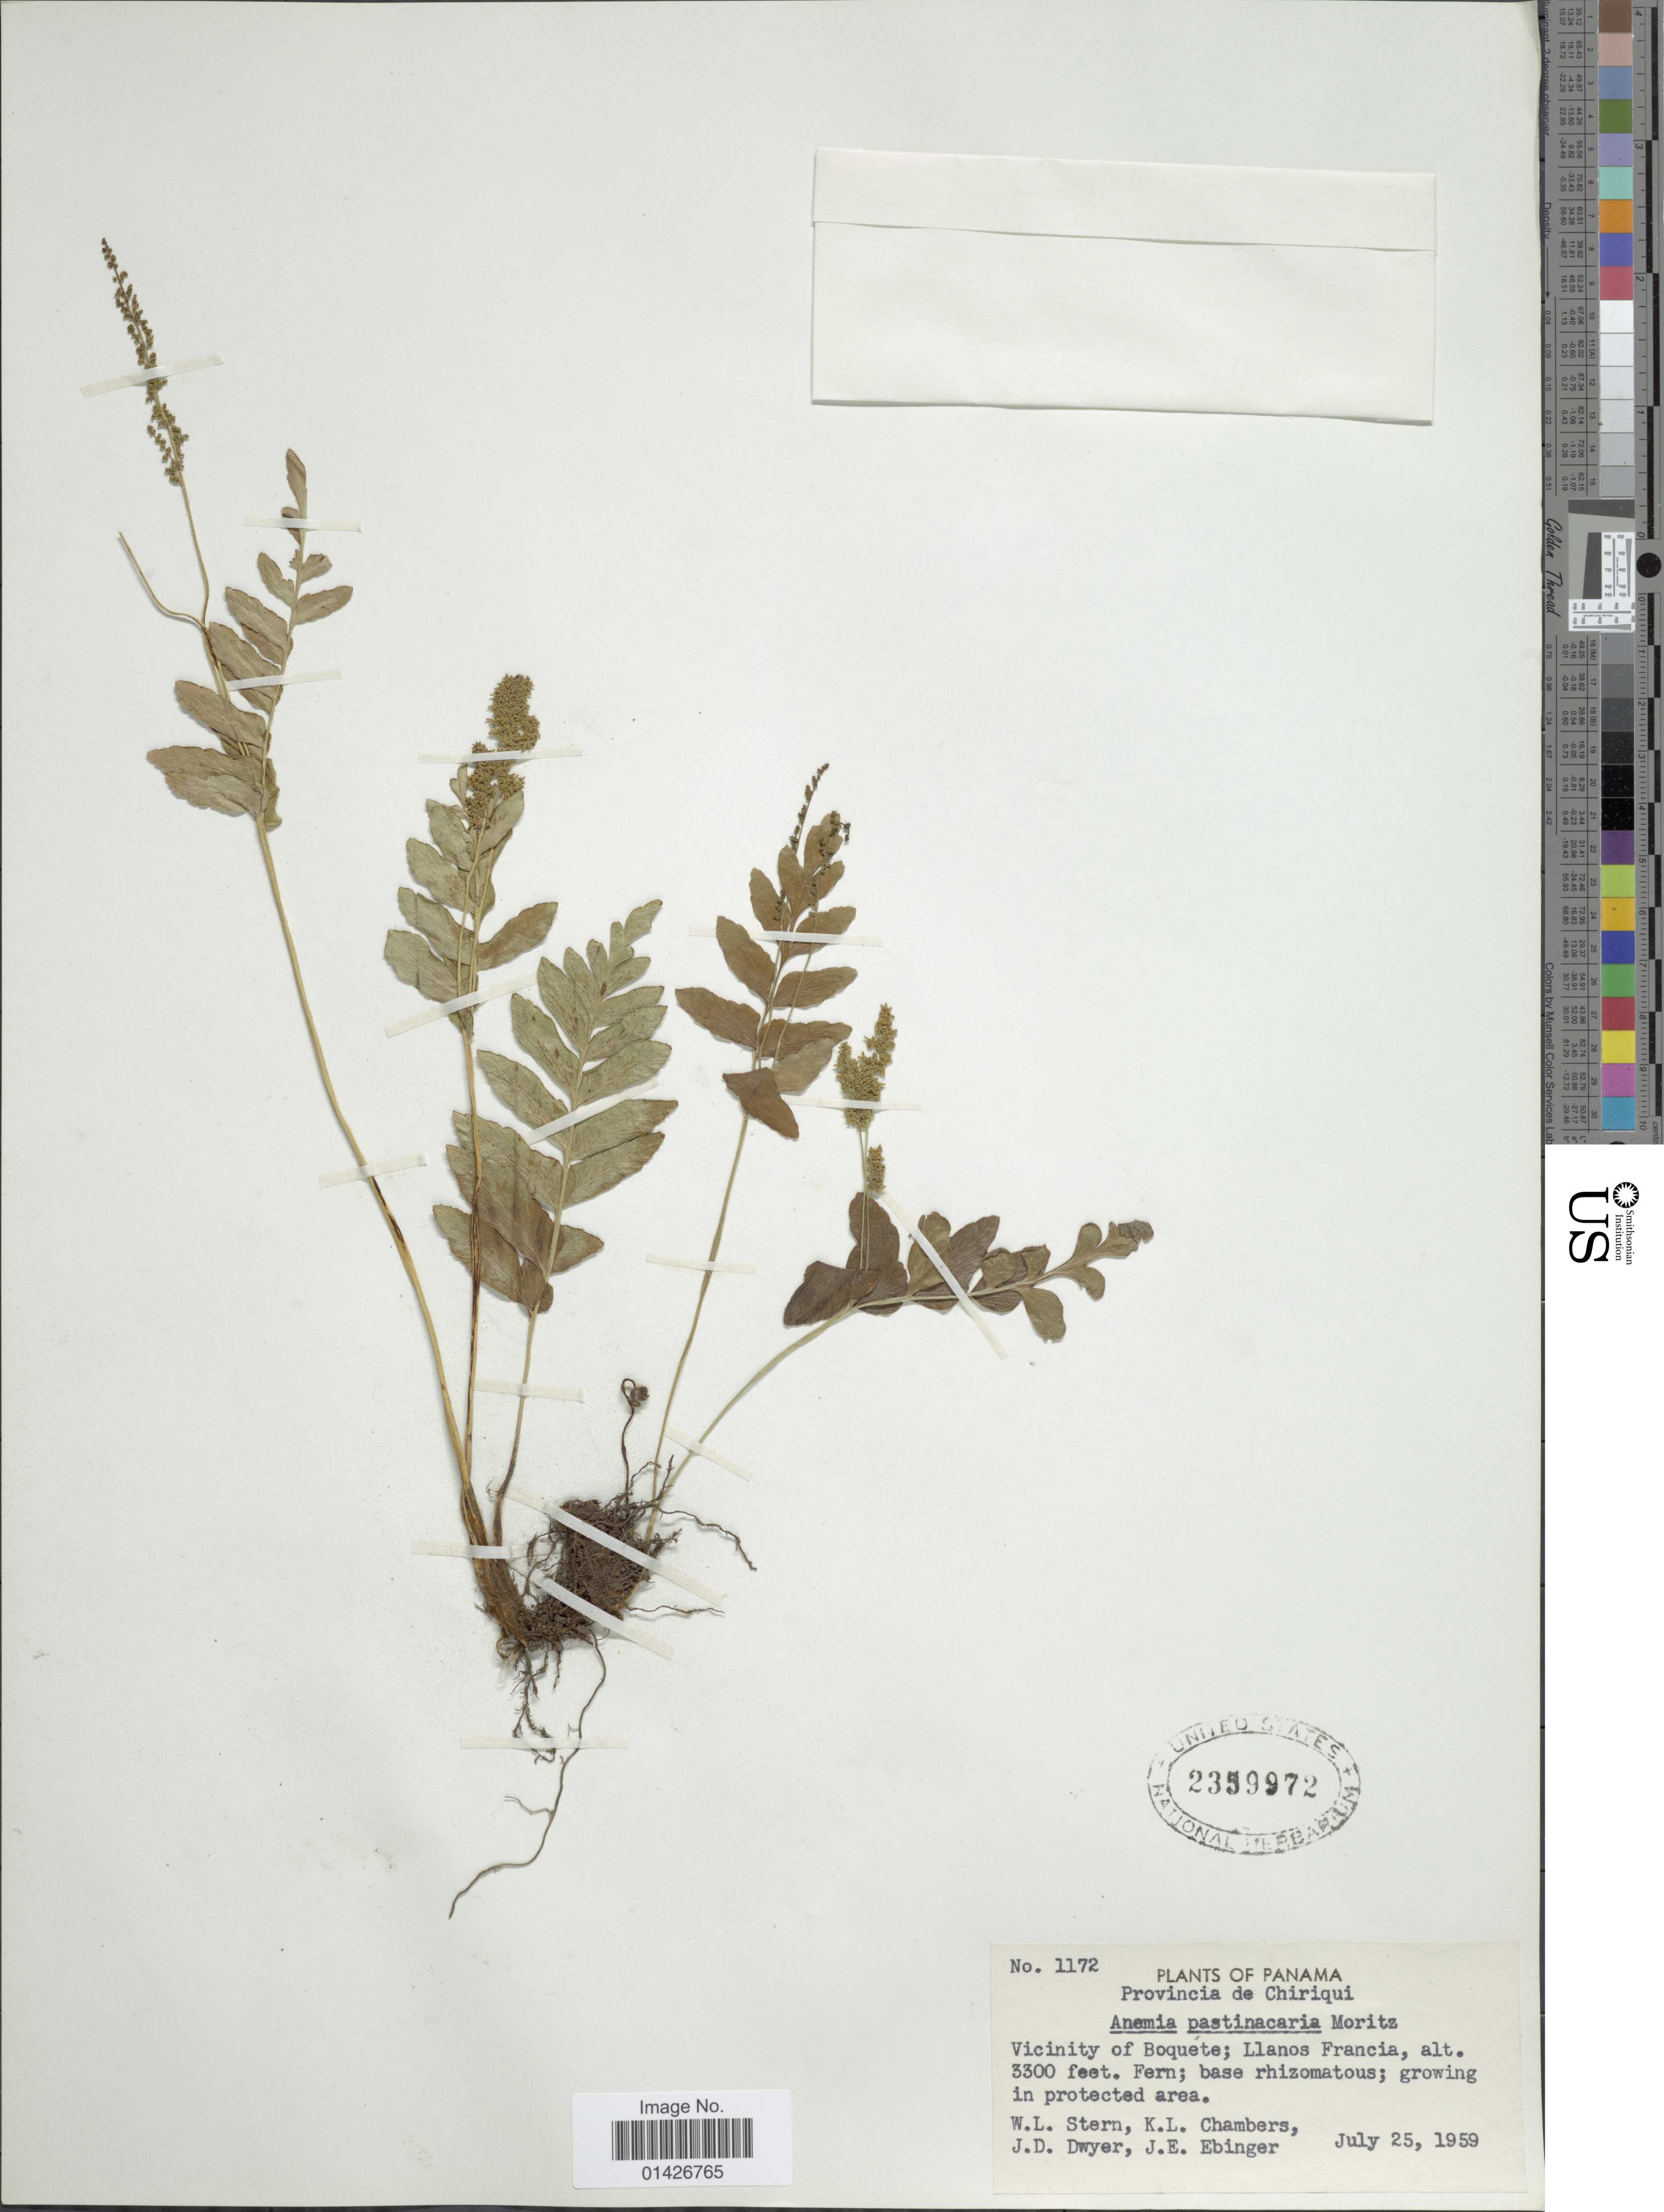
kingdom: Plantae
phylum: Tracheophyta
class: Polypodiopsida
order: Schizaeales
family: Anemiaceae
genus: Anemia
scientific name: Anemia pastinacaria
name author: Moritz ex Prantl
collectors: W. L. Stern, K. Chambers, J. D. Dwyer & J. Ebinger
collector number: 1172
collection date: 1959-07-25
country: Panama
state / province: Chiriqui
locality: Vicinity of Boquete; Llanos Frabcia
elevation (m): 1006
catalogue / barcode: US 2359972